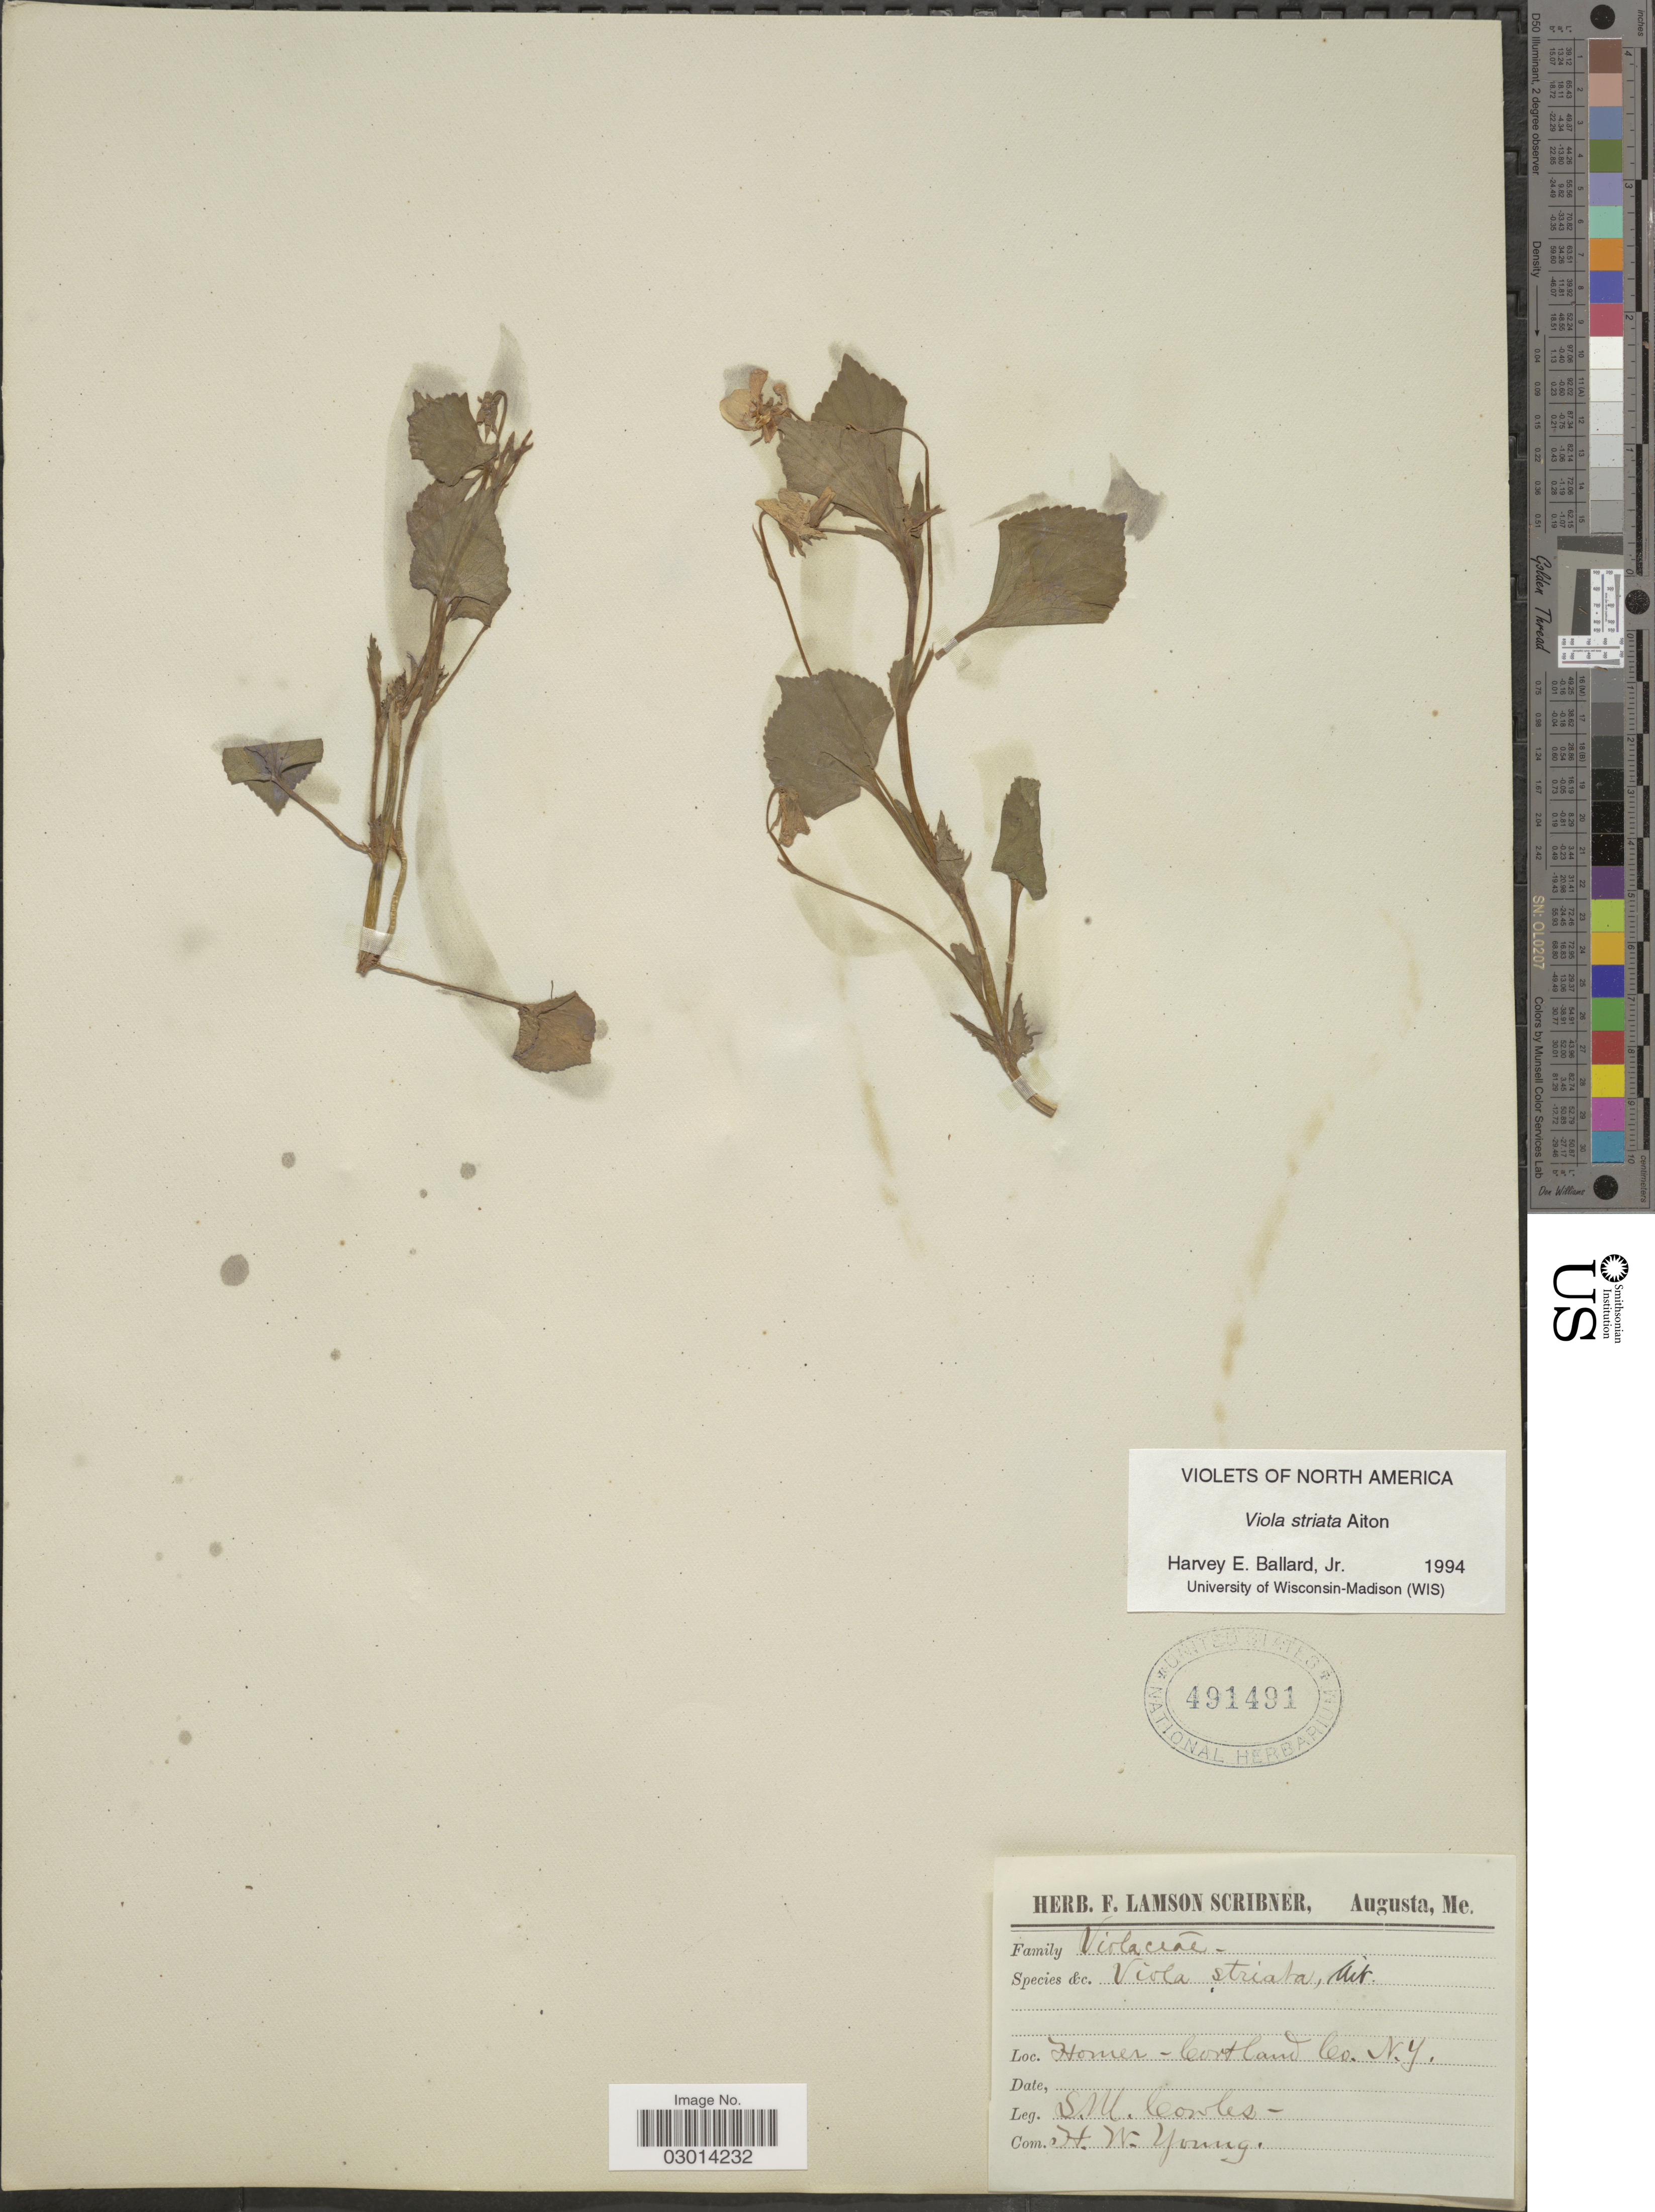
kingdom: Plantae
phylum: Tracheophyta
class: Magnoliopsida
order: Malpighiales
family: Violaceae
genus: Viola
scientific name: Viola rostrata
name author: Pursh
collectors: S. Cowles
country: United States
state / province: New York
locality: Homer - Cortland Co. N. Y.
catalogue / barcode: US 491491